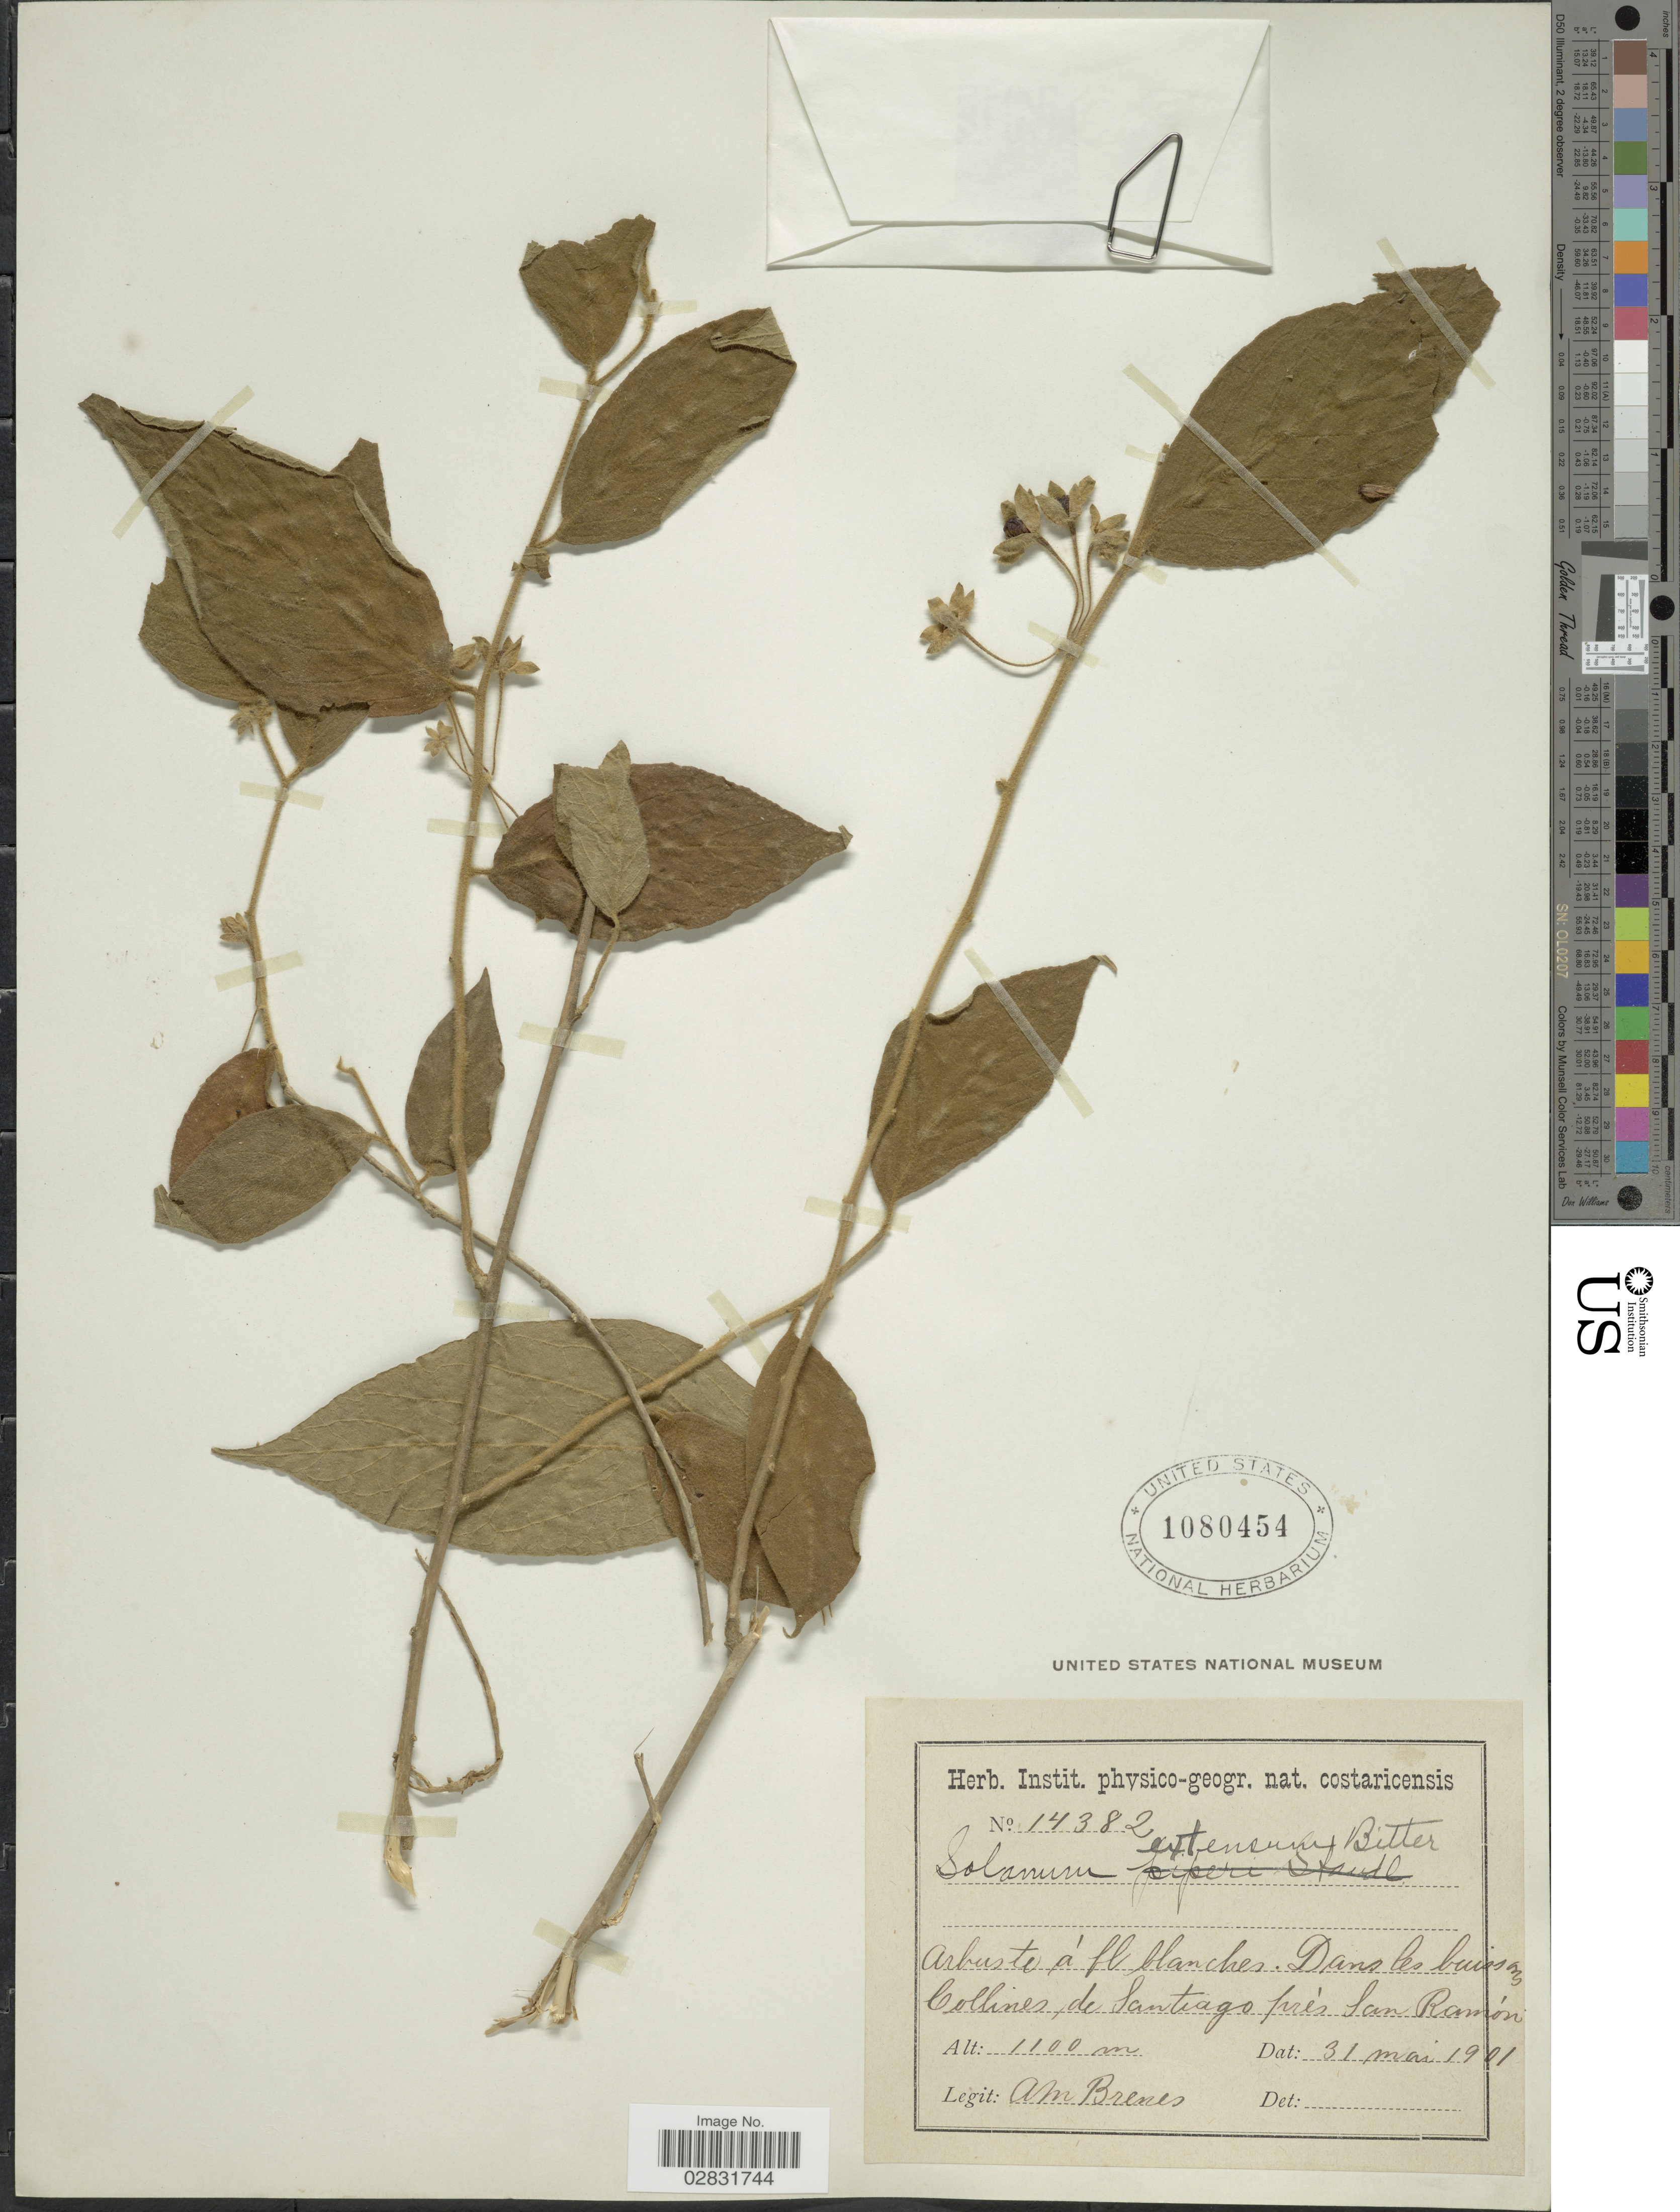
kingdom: Plantae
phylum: Tracheophyta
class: Magnoliopsida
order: Solanales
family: Solanaceae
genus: Solanum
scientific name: Solanum extensum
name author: Bitter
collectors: A. Brenes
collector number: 14382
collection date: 1901-05-31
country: Costa Rica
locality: Dans les buissons. Collines de Santiago près San Ramón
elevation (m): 1100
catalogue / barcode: US 1080454